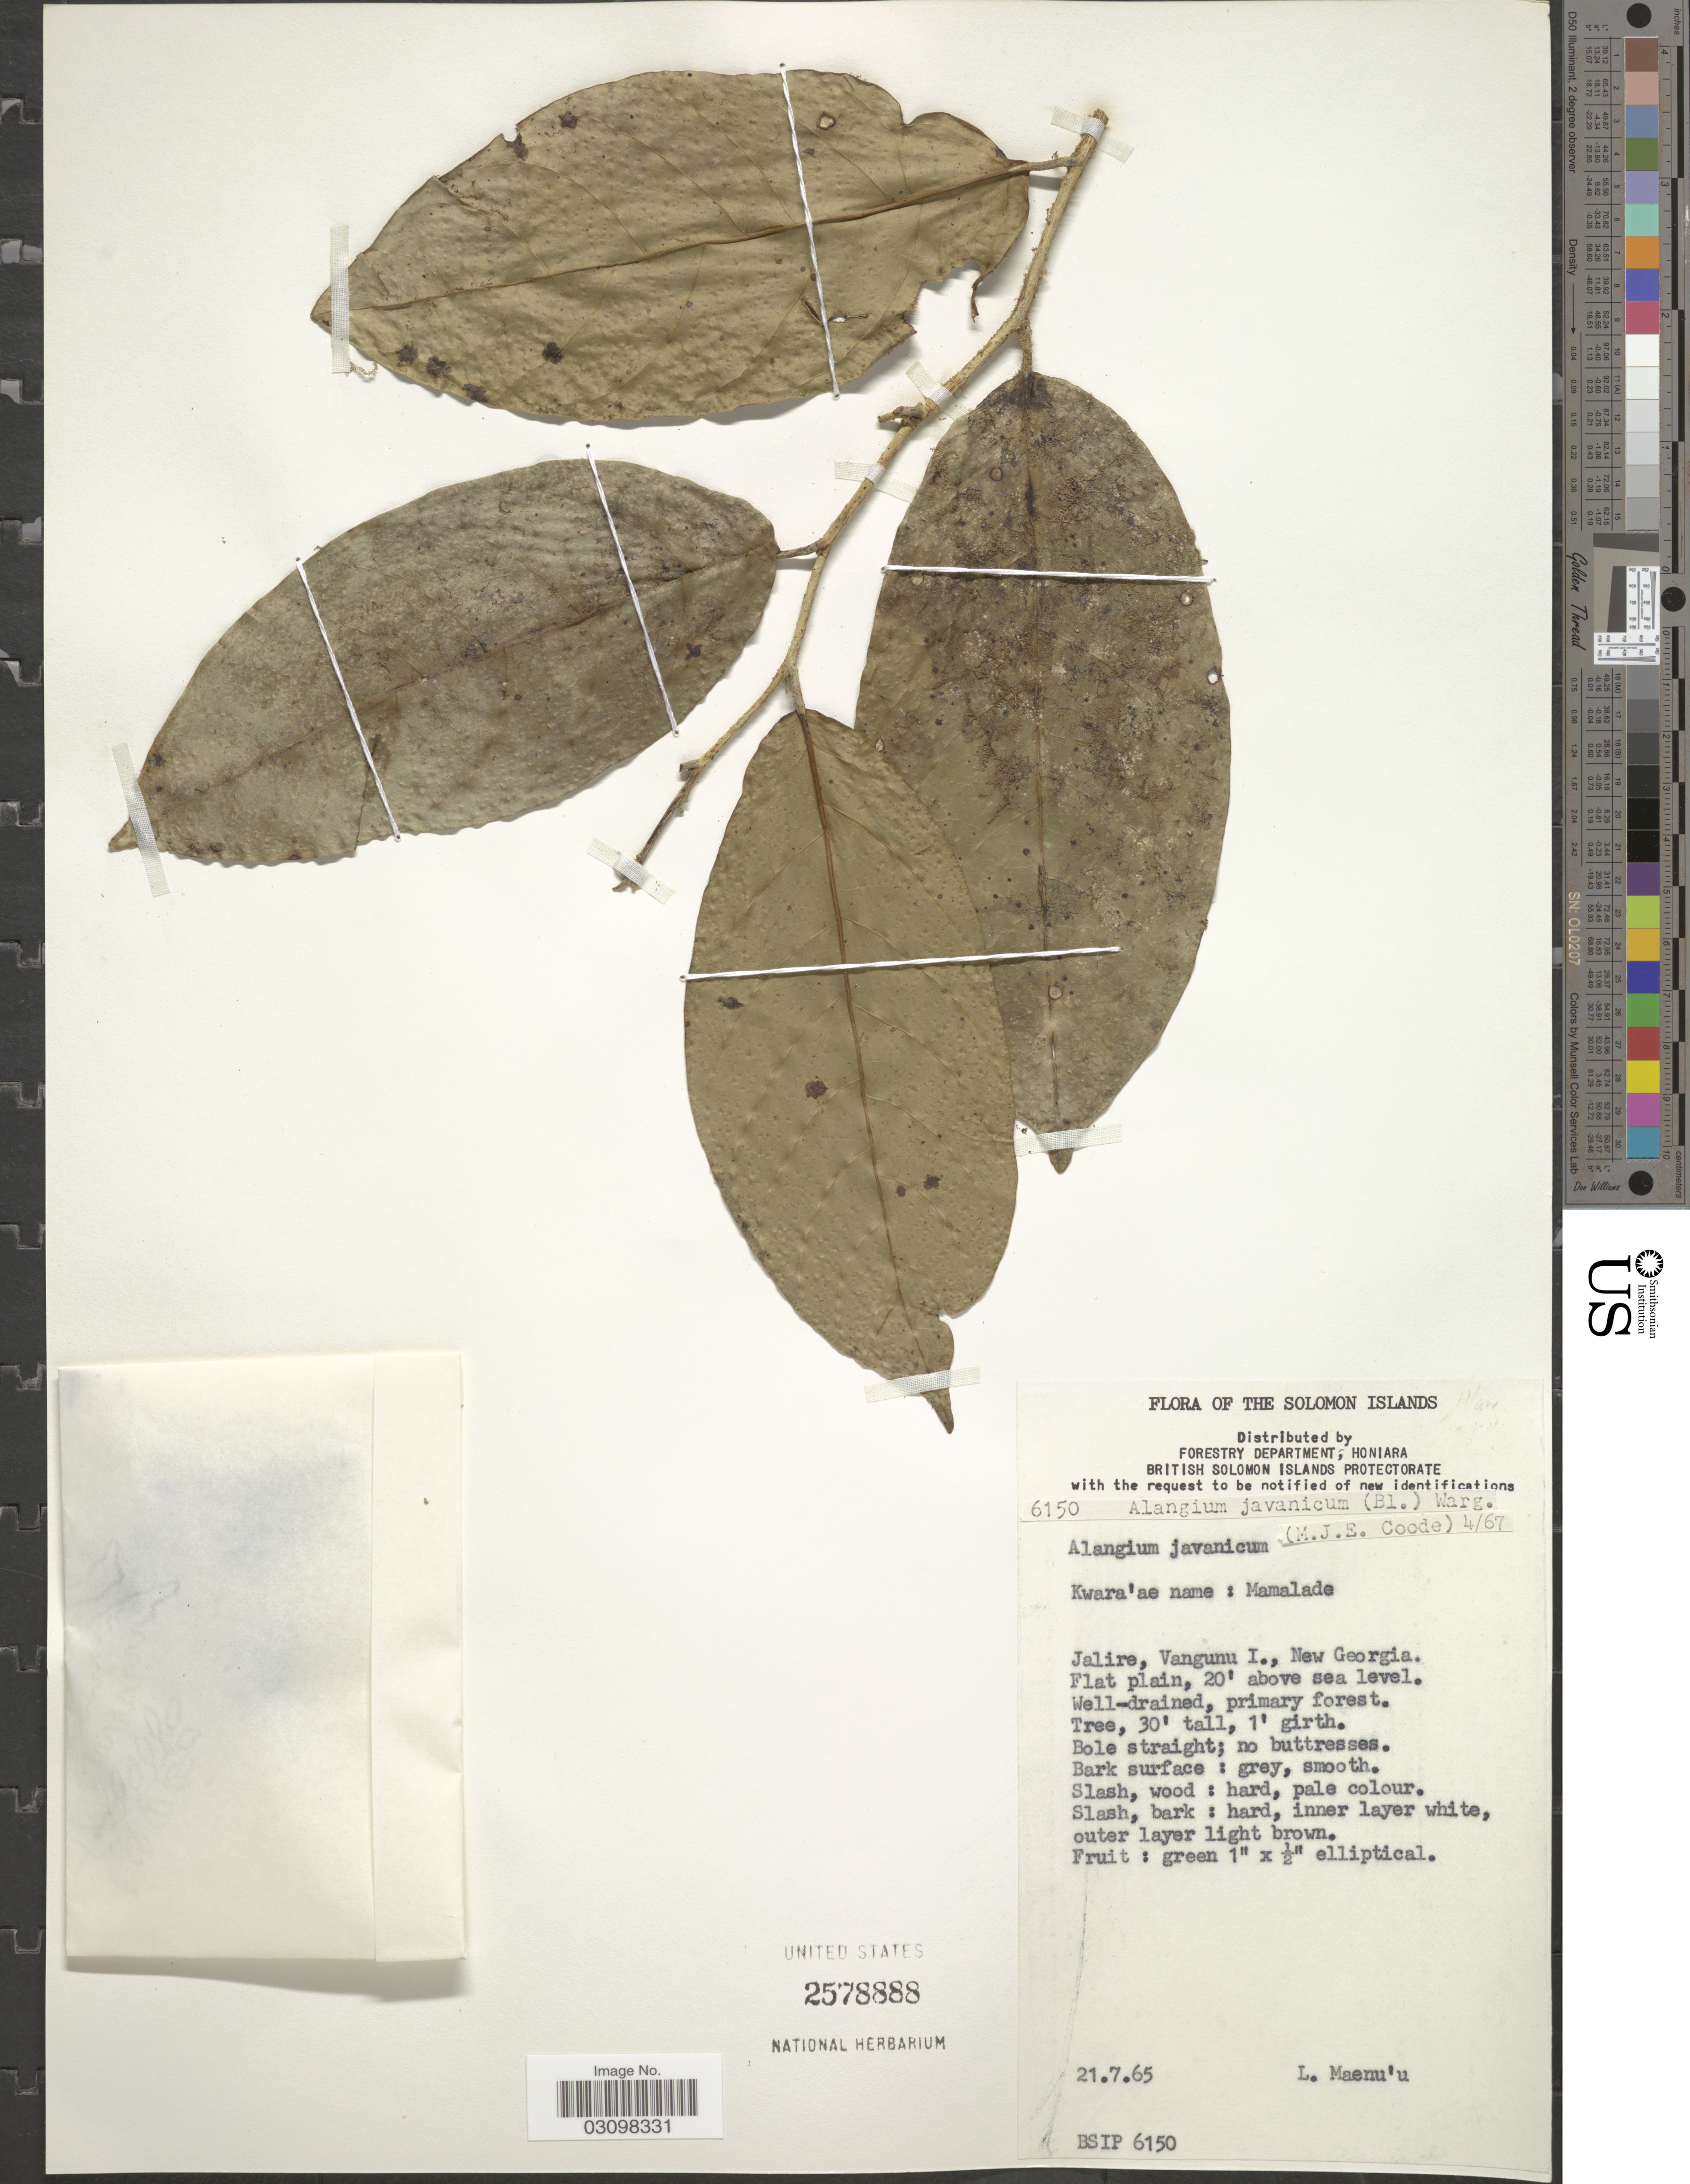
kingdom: Plantae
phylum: Tracheophyta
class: Magnoliopsida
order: Cornales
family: Cornaceae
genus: Alangium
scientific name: Alangium javanicum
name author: (Blume) Wangerin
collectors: L. Maenu'u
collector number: BSIP 6150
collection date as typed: Transcribed d/m/y: 21/7/65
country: Solomon Islands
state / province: Solomon Islands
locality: Jalire, Vangunu I., New Georgia.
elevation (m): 6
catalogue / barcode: US 2578888